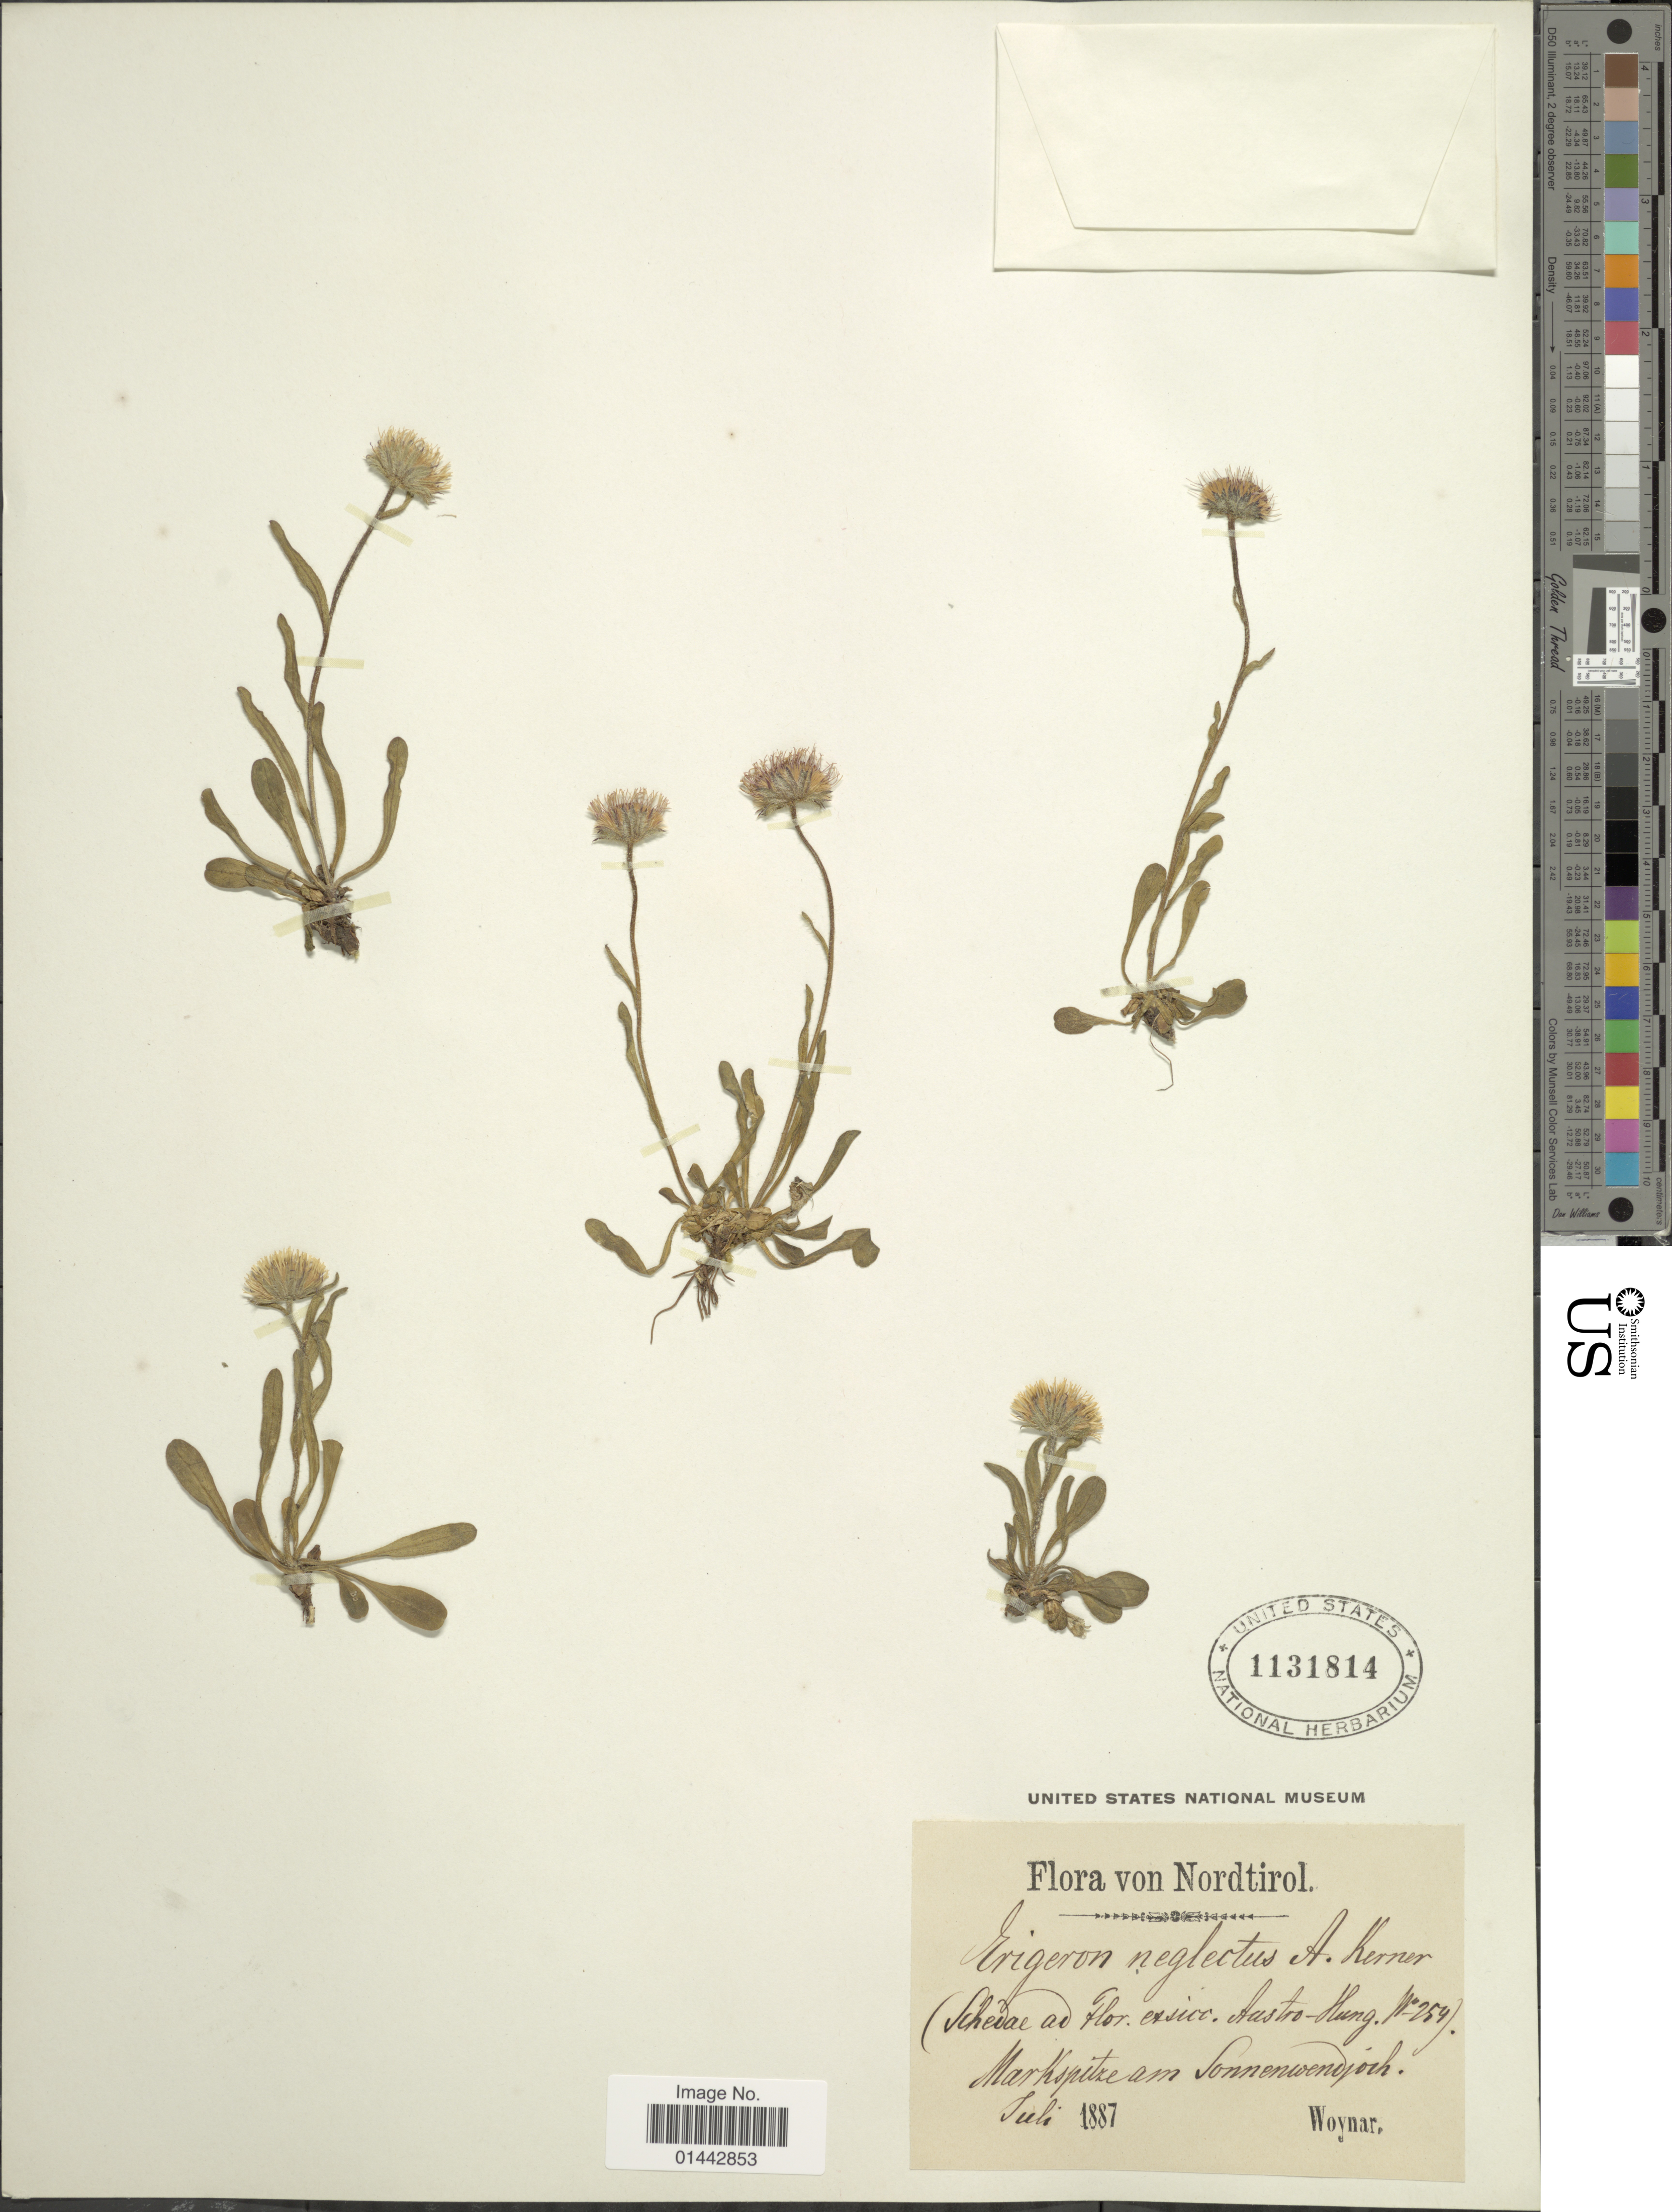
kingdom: Plantae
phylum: Tracheophyta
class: Magnoliopsida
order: Asterales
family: Asteraceae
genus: Erigeron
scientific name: Erigeron neglectus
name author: A. Kern.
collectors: -. Woynar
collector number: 254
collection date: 1887-07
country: Austria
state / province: Tirol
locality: Nordtirol, (Schedae ad Flor. exsicc. Austro-Hung.) Markspitze am Sonnenwencjoch. [interpreted]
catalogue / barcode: US 1131814